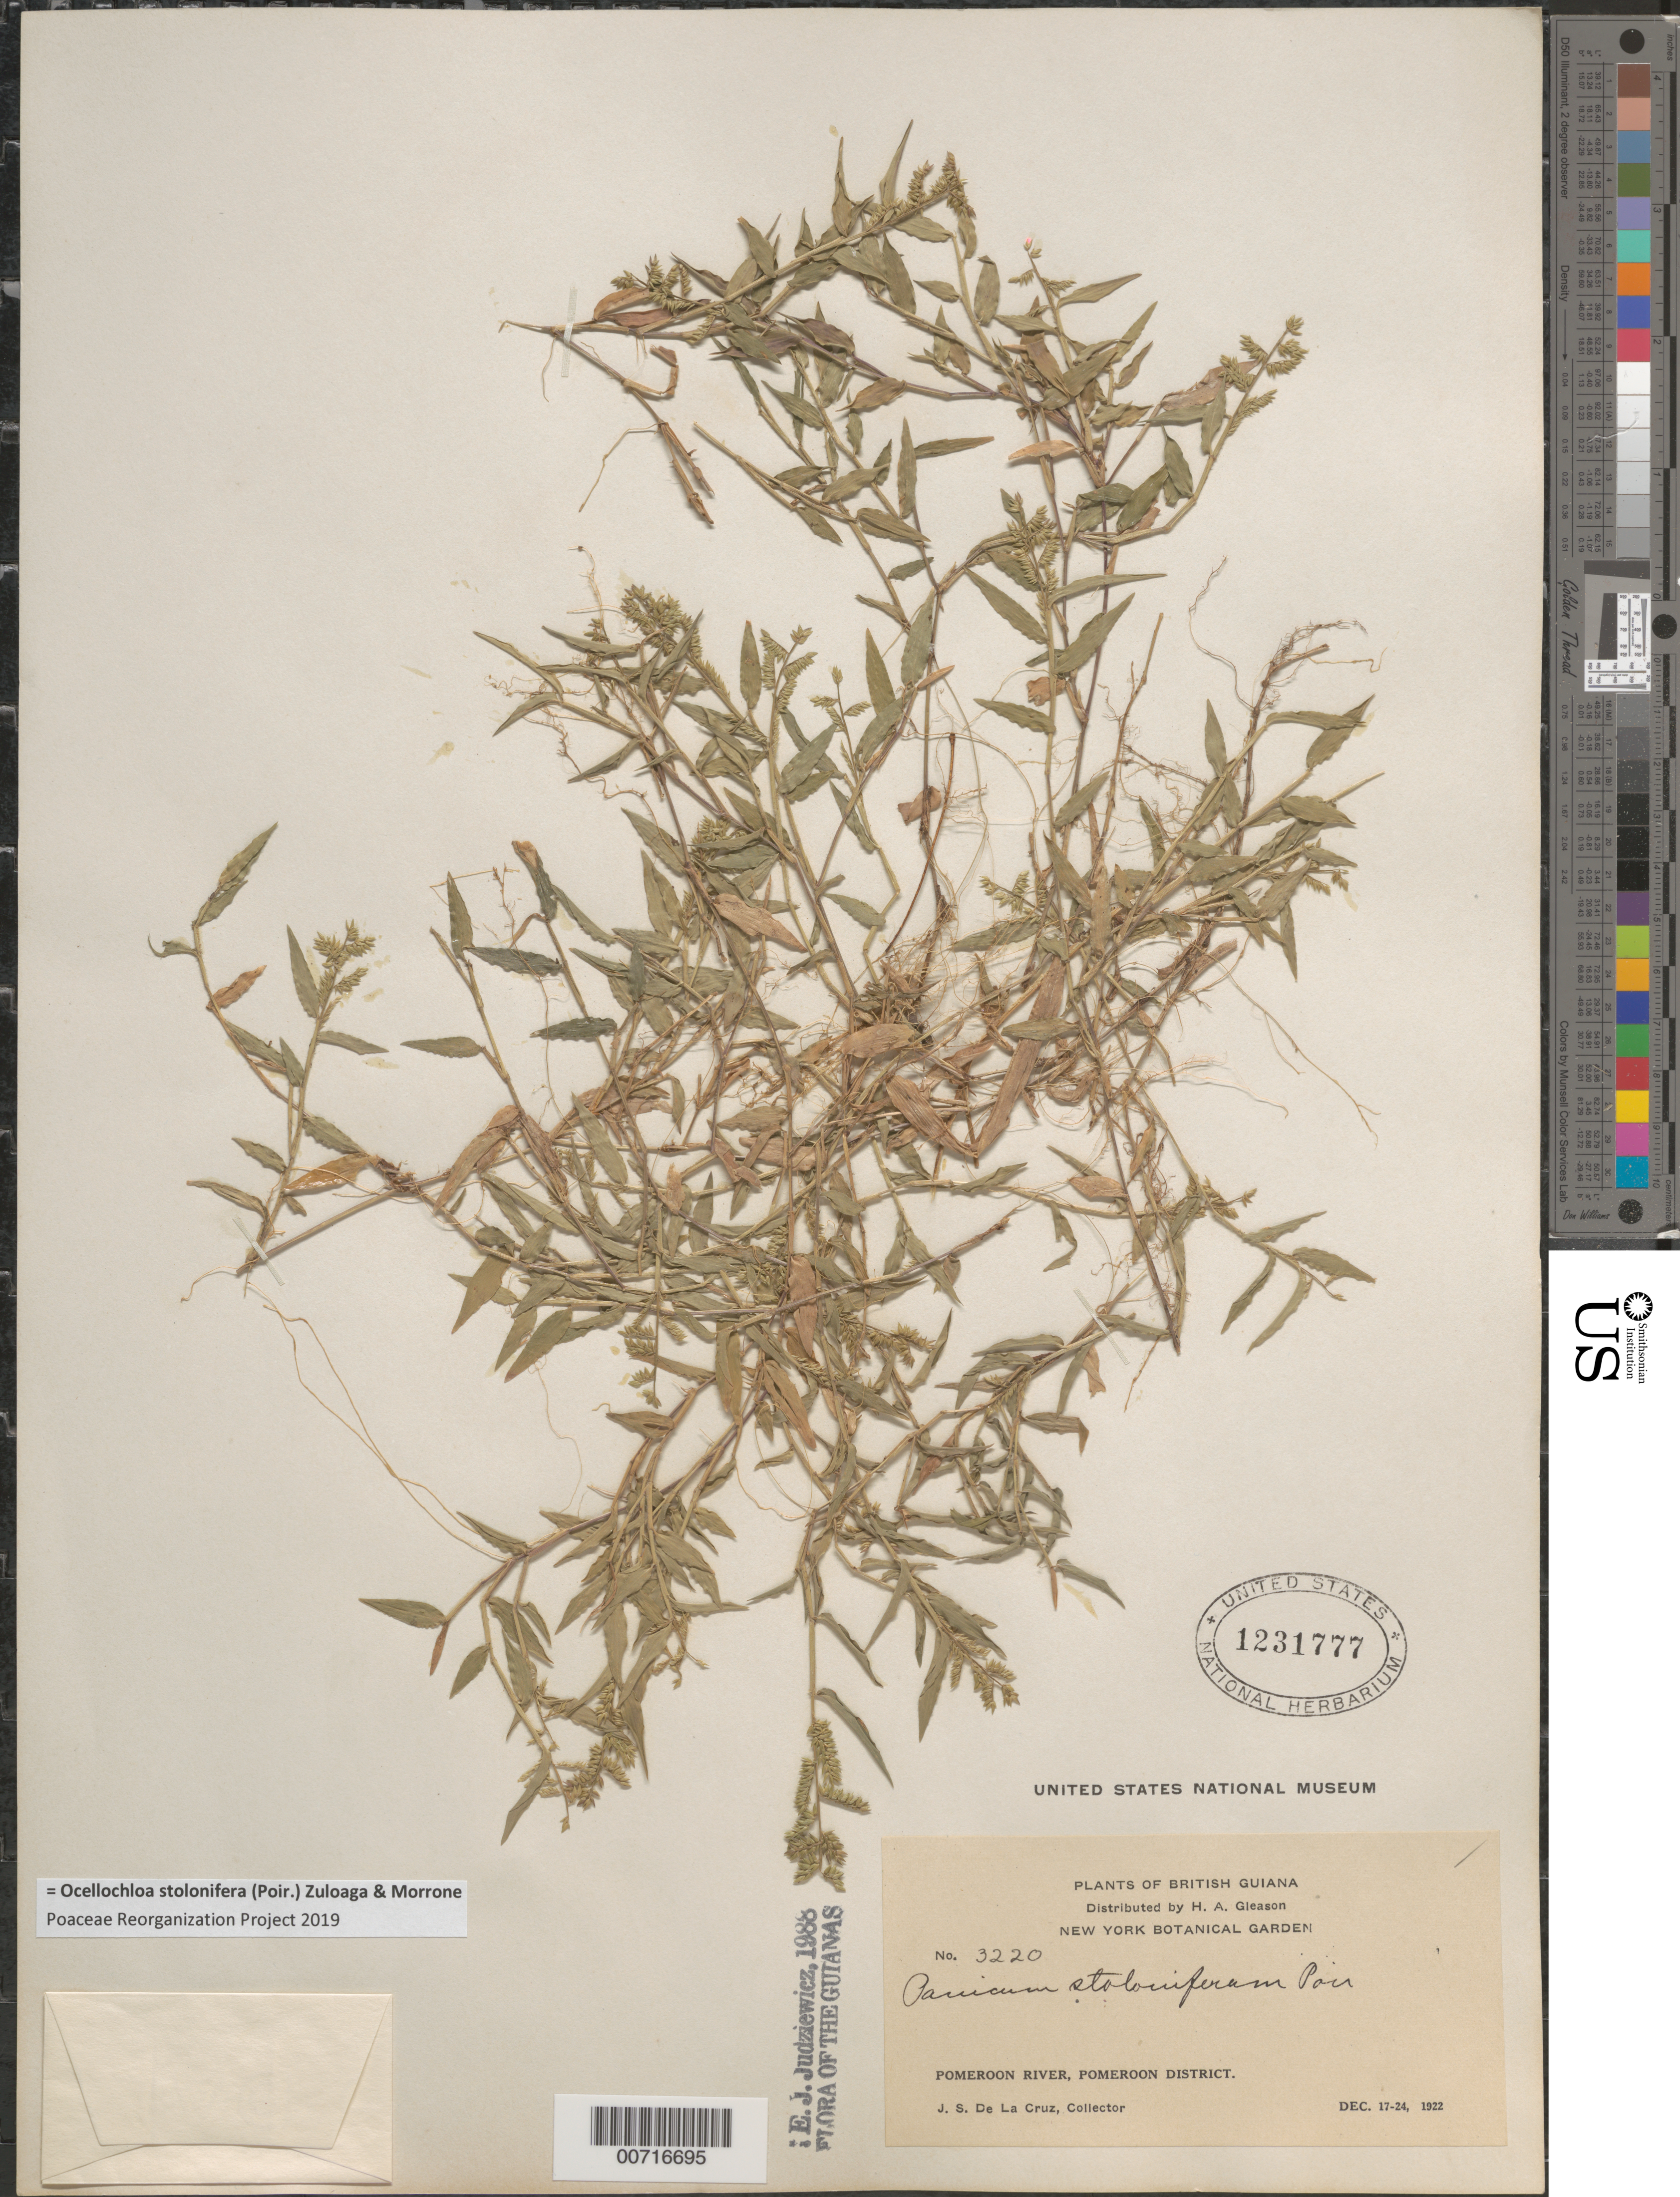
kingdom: Plantae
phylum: Tracheophyta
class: Liliopsida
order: Poales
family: Poaceae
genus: Panicum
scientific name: Panicum stoloniferum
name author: Poir.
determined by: Judziewicz, E. J.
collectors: J. S. de la Cruz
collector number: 3220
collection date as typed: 17-Dec-22 to 24-Dec-22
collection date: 1922-12-17/1922-12-24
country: Guyana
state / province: Pomeroon-Supenaam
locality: Pomeroon R.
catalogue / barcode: US 1231777